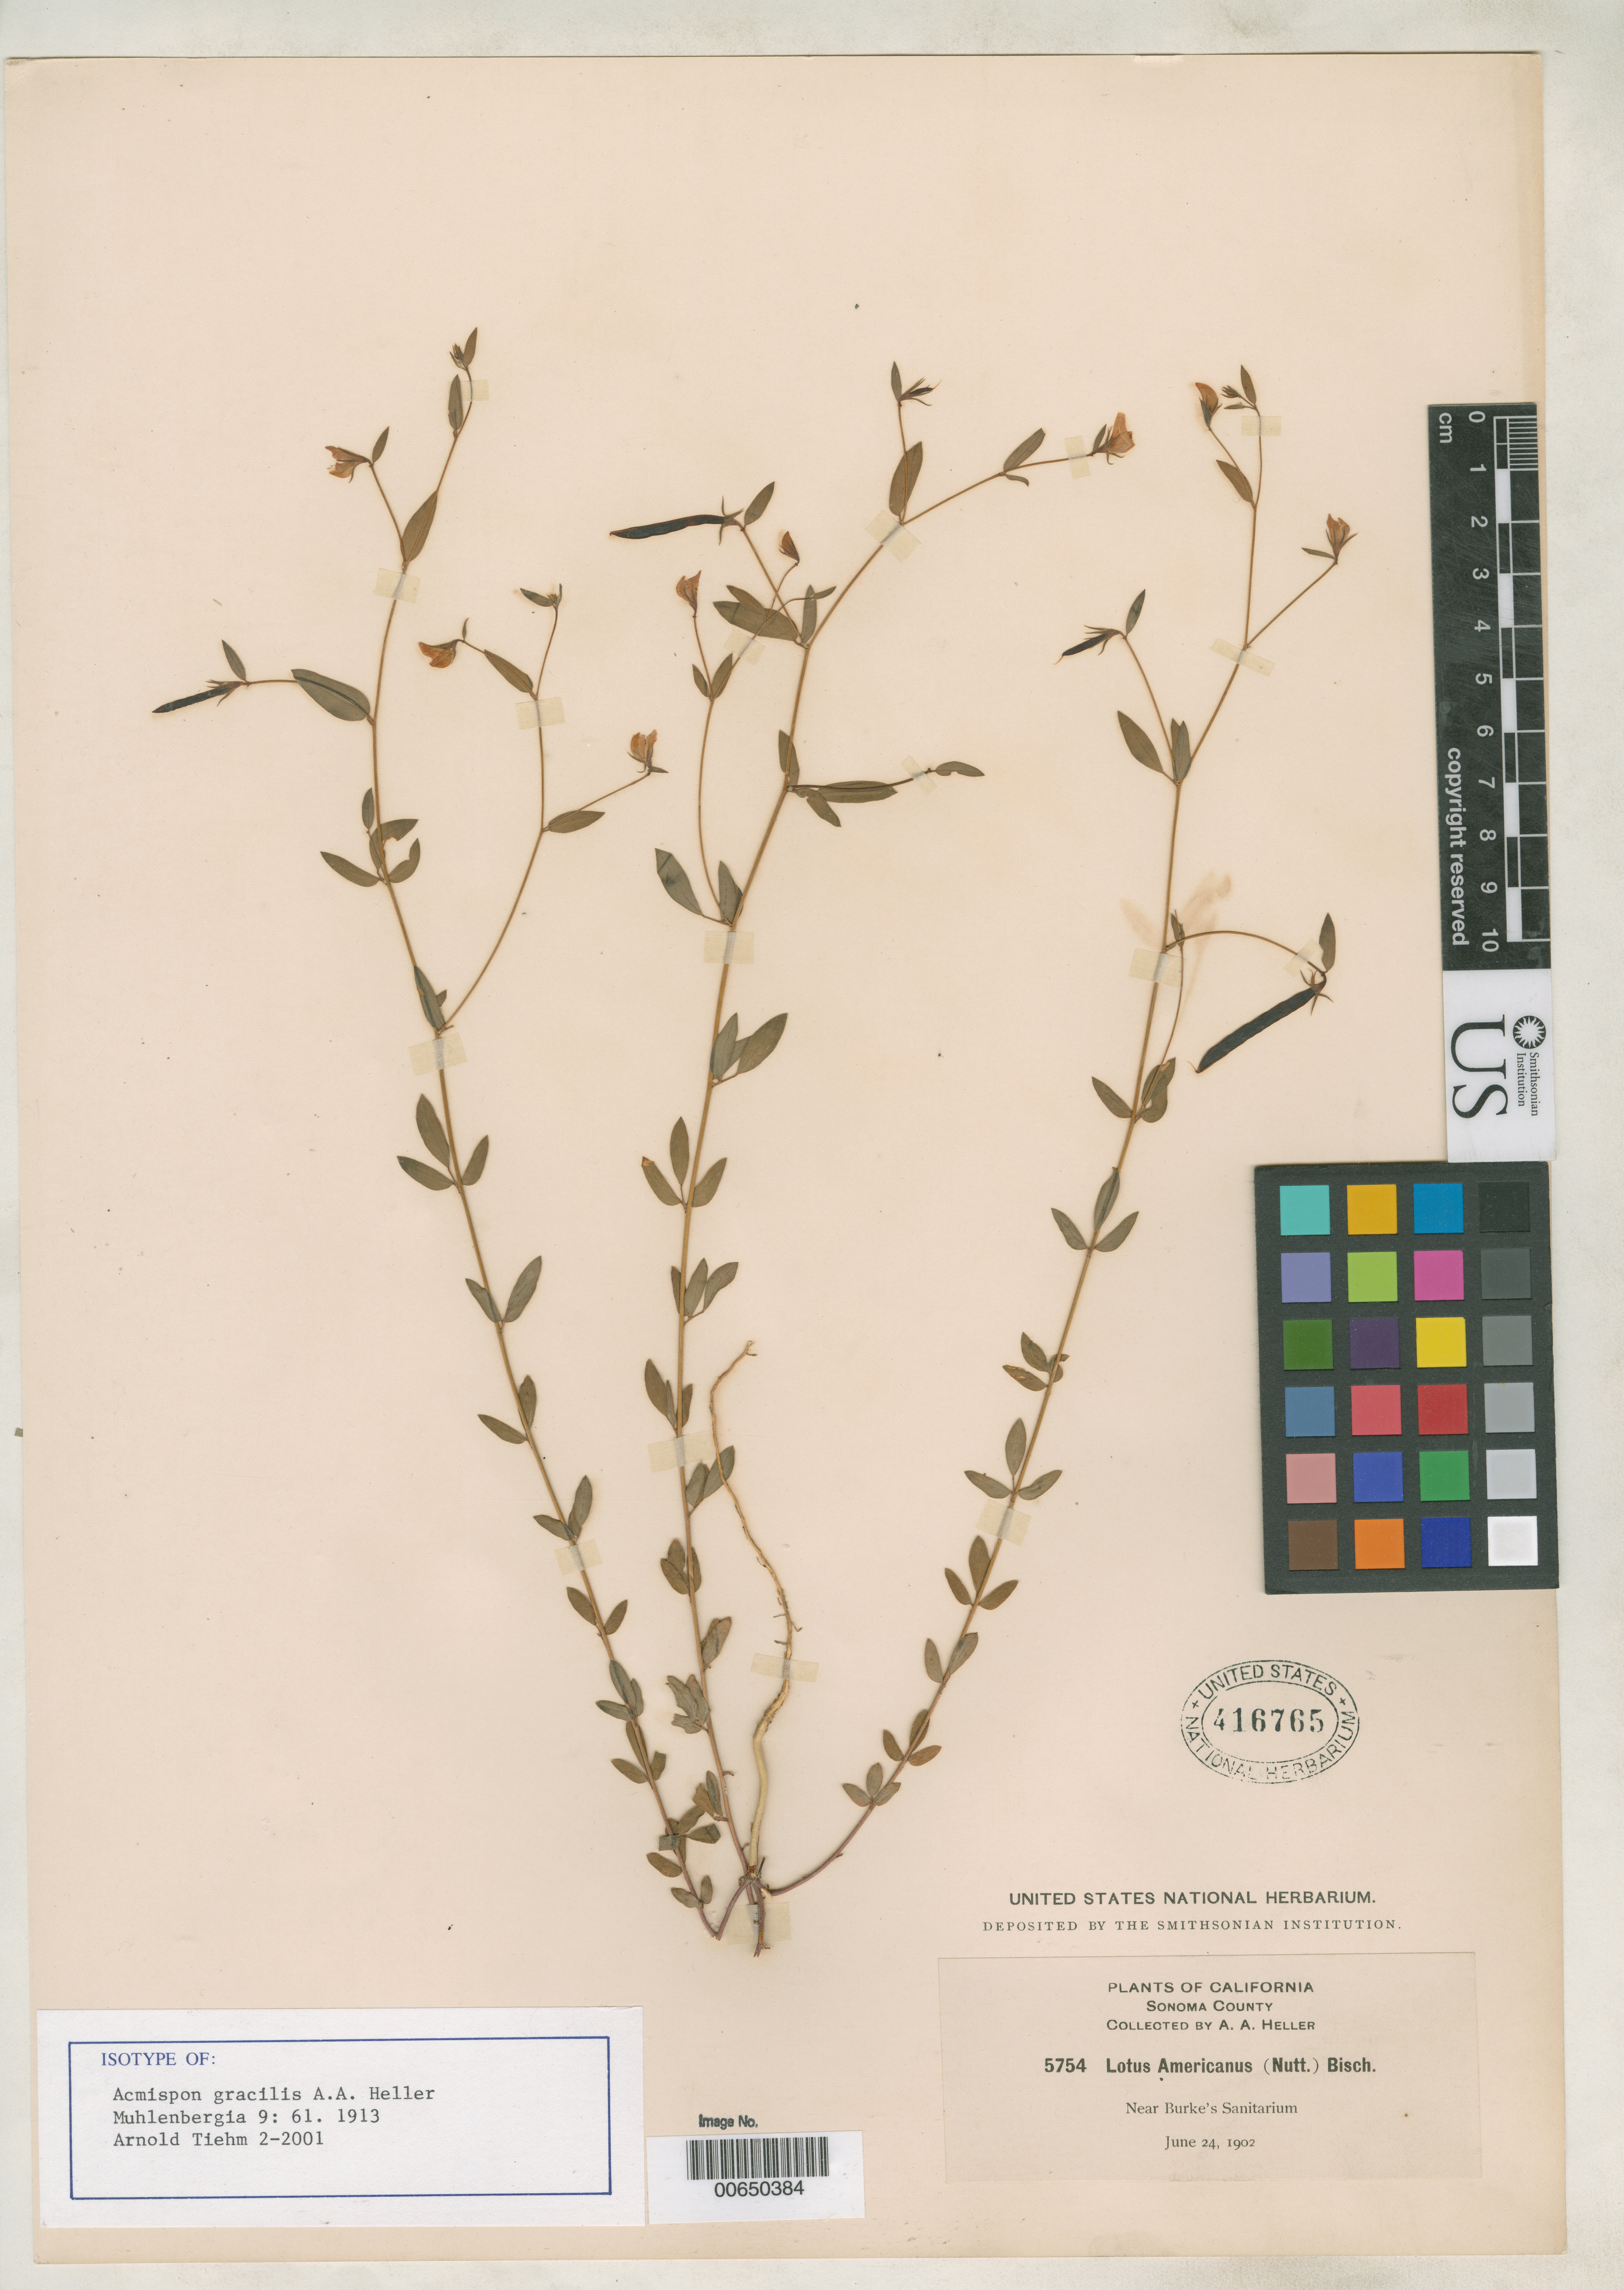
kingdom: Plantae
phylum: Tracheophyta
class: Magnoliopsida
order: Fabales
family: Fabaceae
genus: Acmispon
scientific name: Acmispon gracilis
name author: A. Heller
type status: Isotype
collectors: A. A. Heller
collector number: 5754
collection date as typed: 24 Jun 1902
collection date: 1902-06-24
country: United States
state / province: California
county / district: Sonoma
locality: Near Burke's Sanitarium.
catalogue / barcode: US 416765